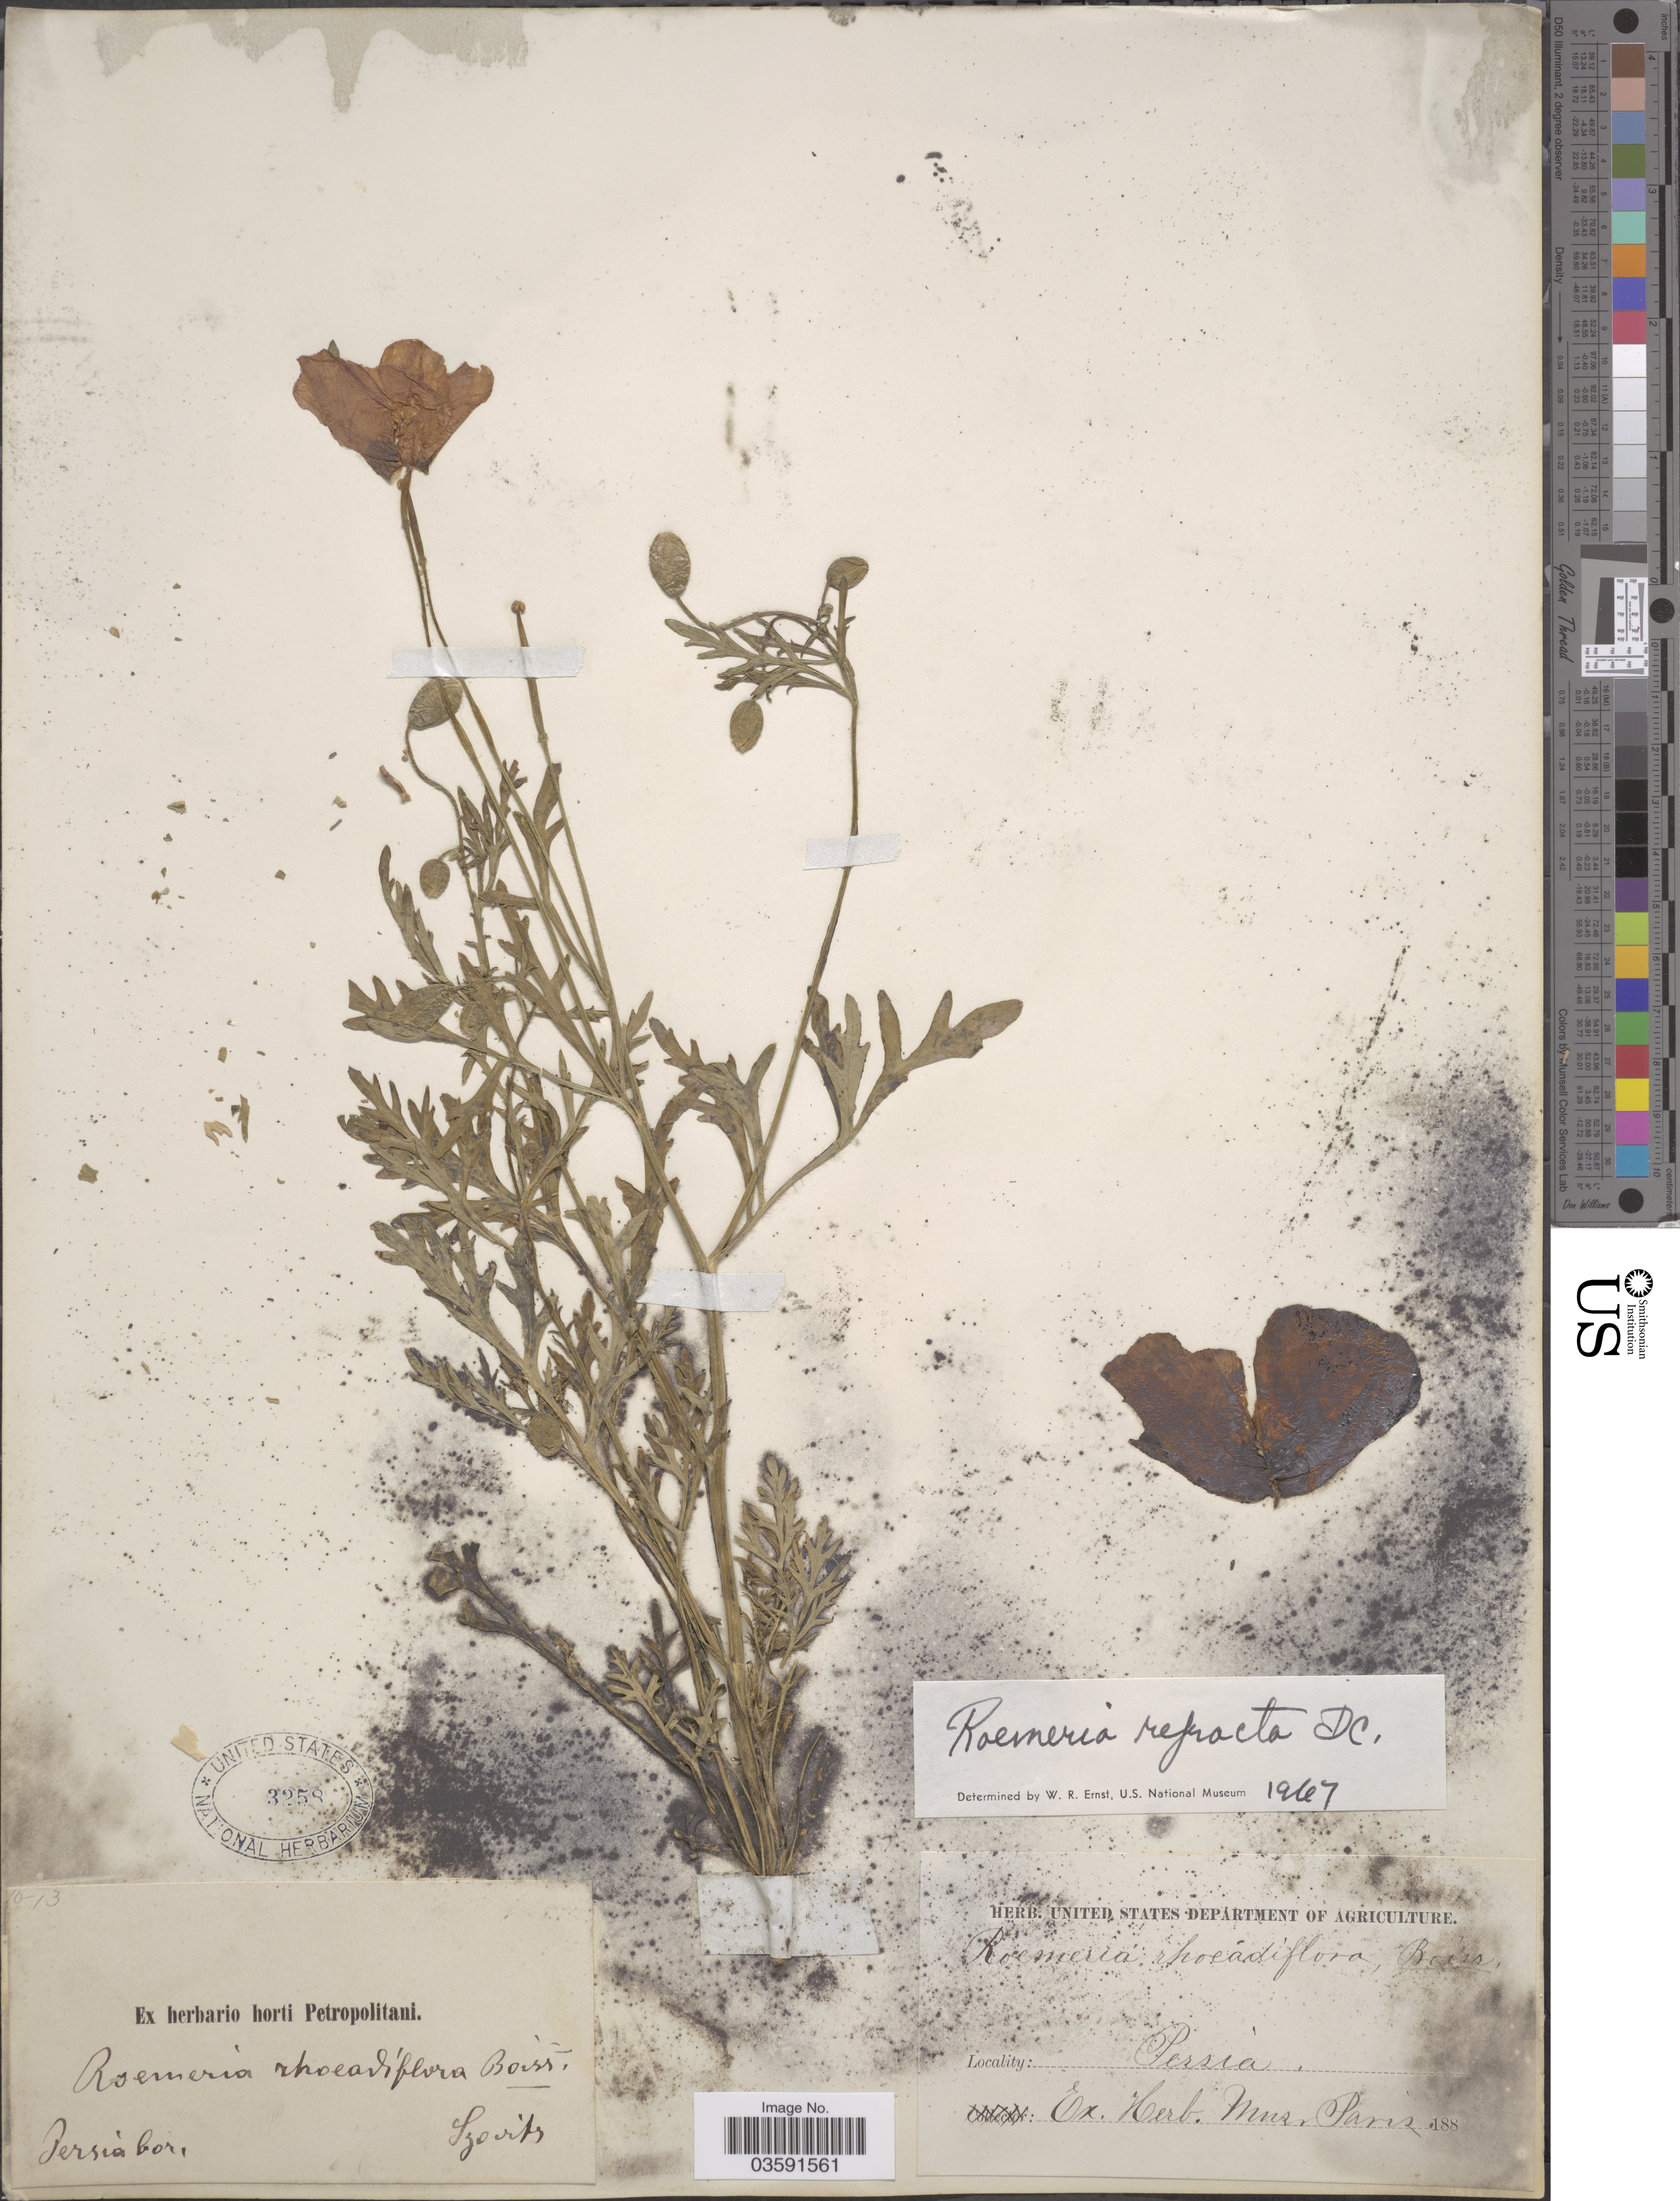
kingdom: Plantae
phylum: Tracheophyta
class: Magnoliopsida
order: Ranunculales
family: Papaveraceae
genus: Papaver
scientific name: Papaver refractum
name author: (DC.) K.-F.Günther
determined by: Strong, M. T., (US), Smithsonian Institution - National Museum of Natural History (UNITED STATES)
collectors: Szovits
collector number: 10-13?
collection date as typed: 188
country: Iran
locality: Persia bor.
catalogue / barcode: US 3258